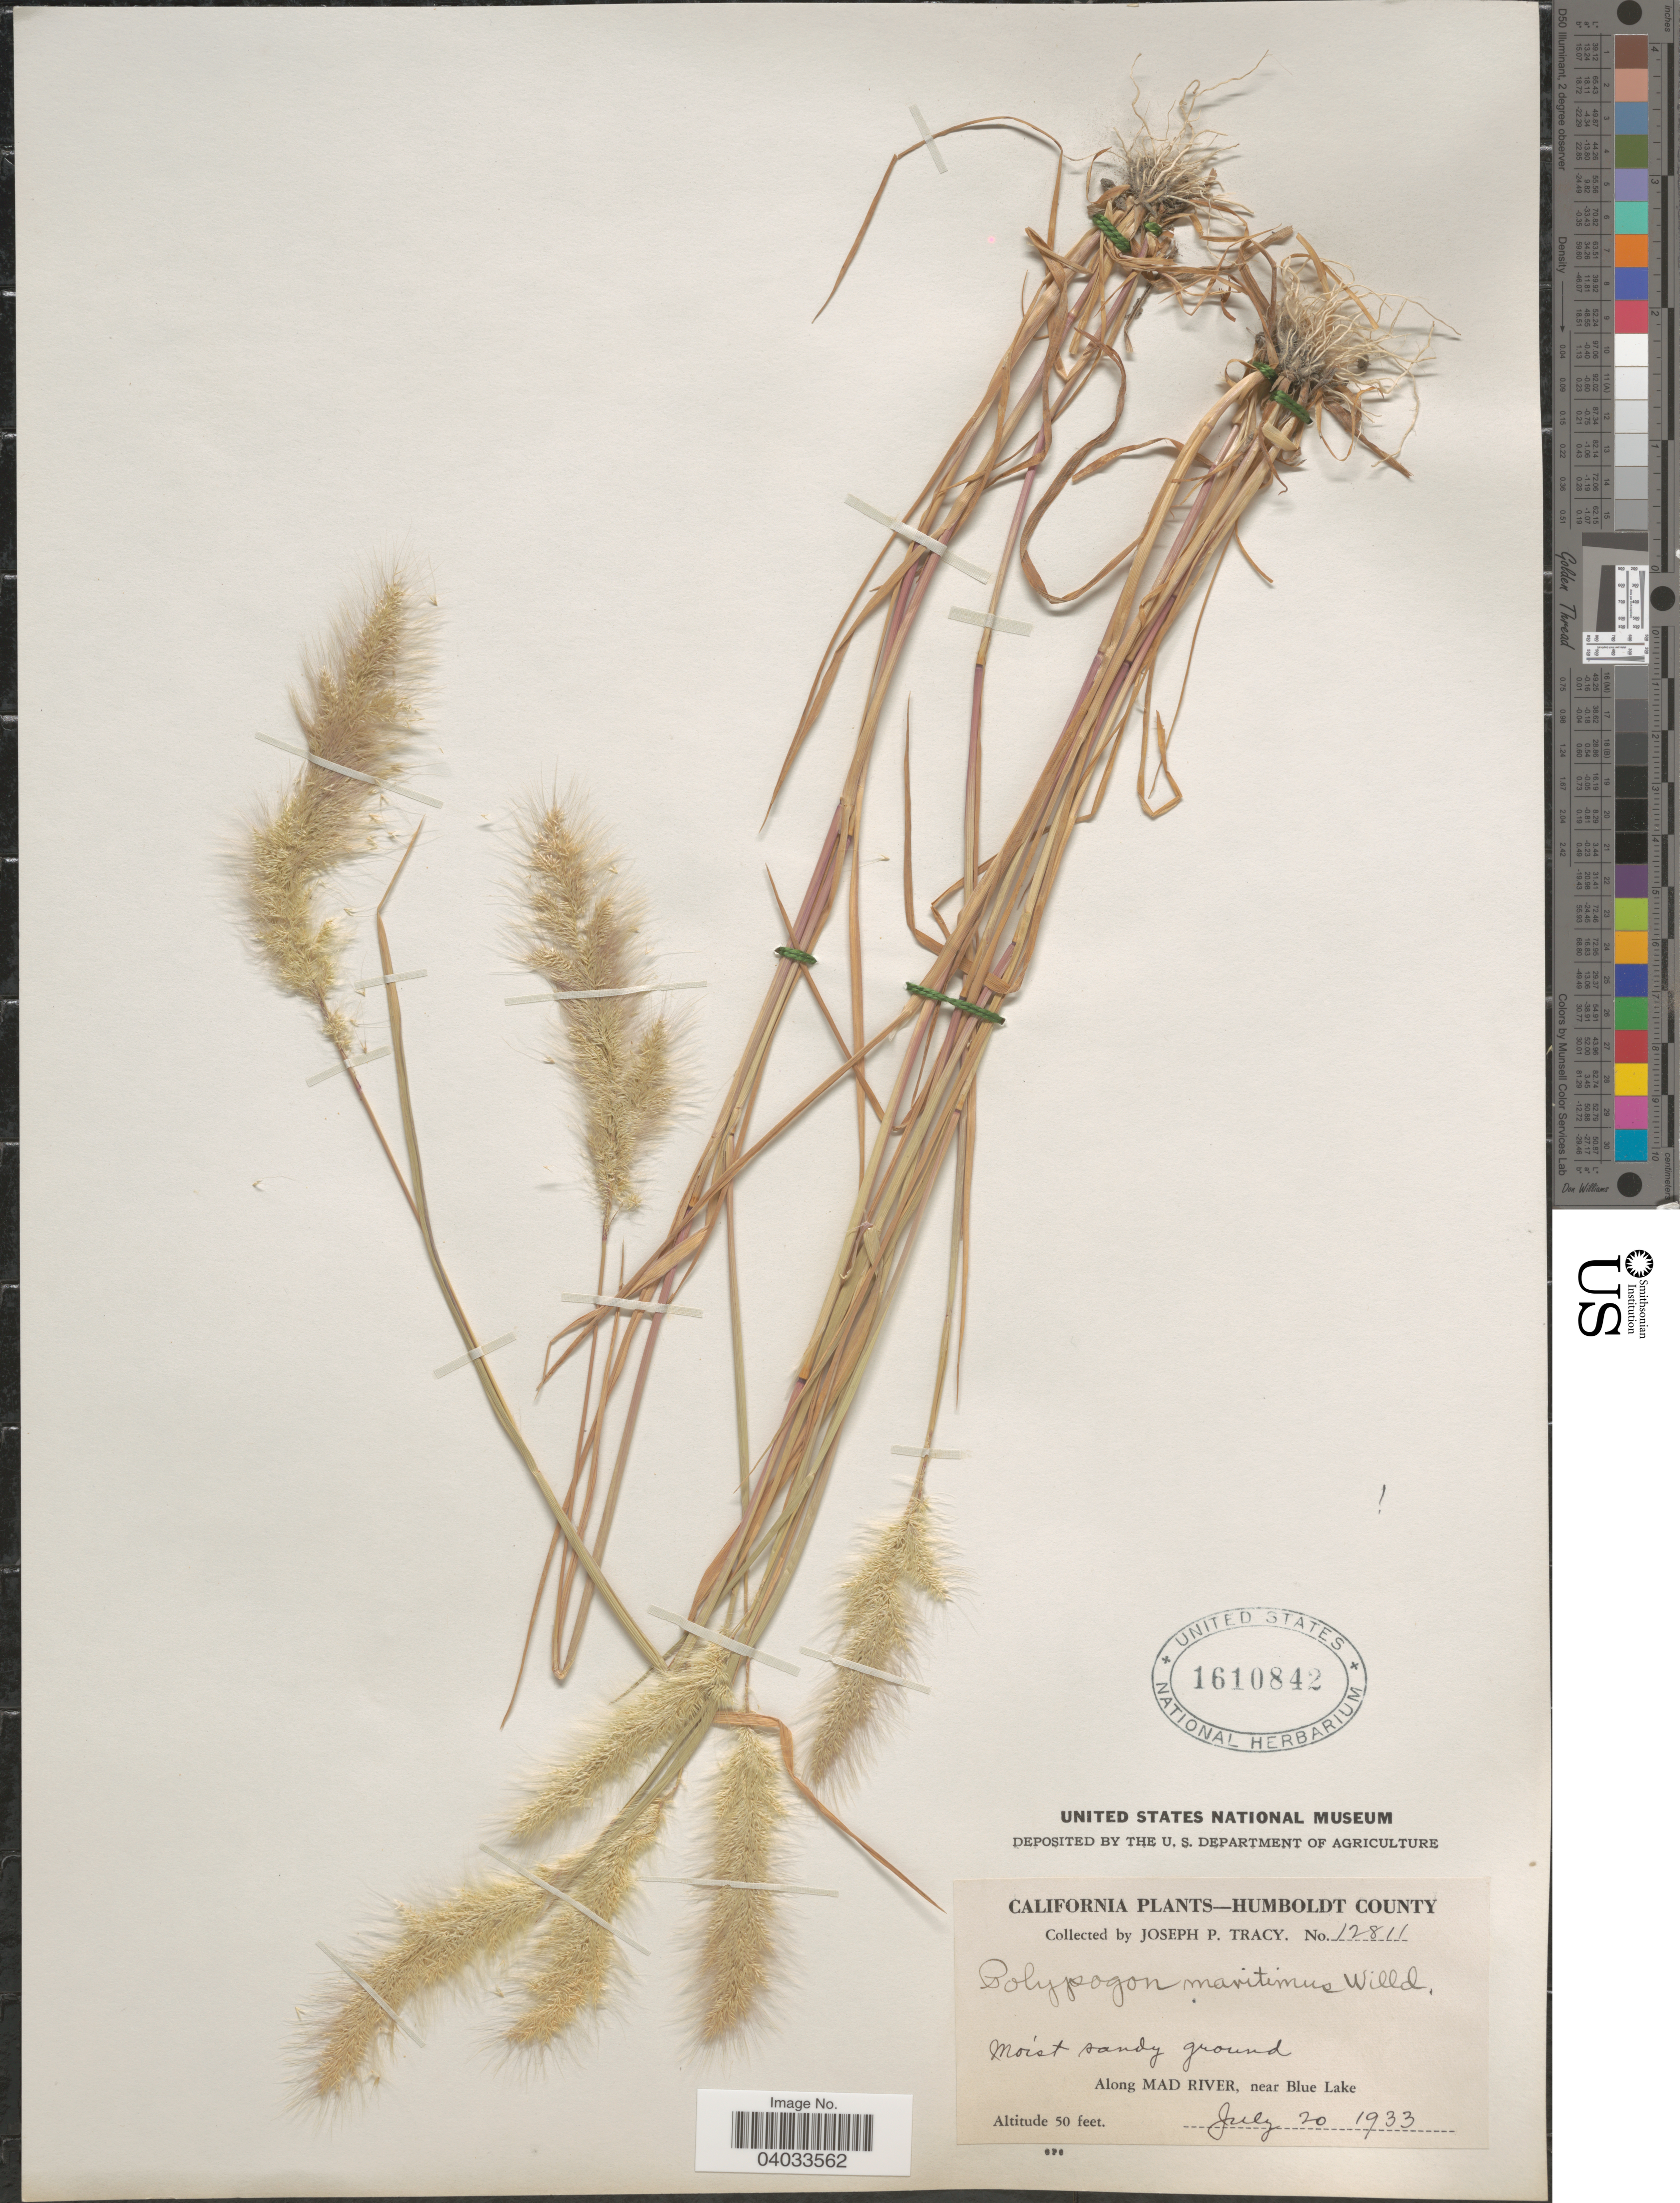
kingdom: Plantae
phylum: Tracheophyta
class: Liliopsida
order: Poales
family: Poaceae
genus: Polypogon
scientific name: Polypogon maritimus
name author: Willd.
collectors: J. Tracy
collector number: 12811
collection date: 1933-07-20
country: United States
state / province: California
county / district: Humboldt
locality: Humboldt County. Moist sandy ground. Along Mad River, near Blue Lake.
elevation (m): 15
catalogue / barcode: US 1610842